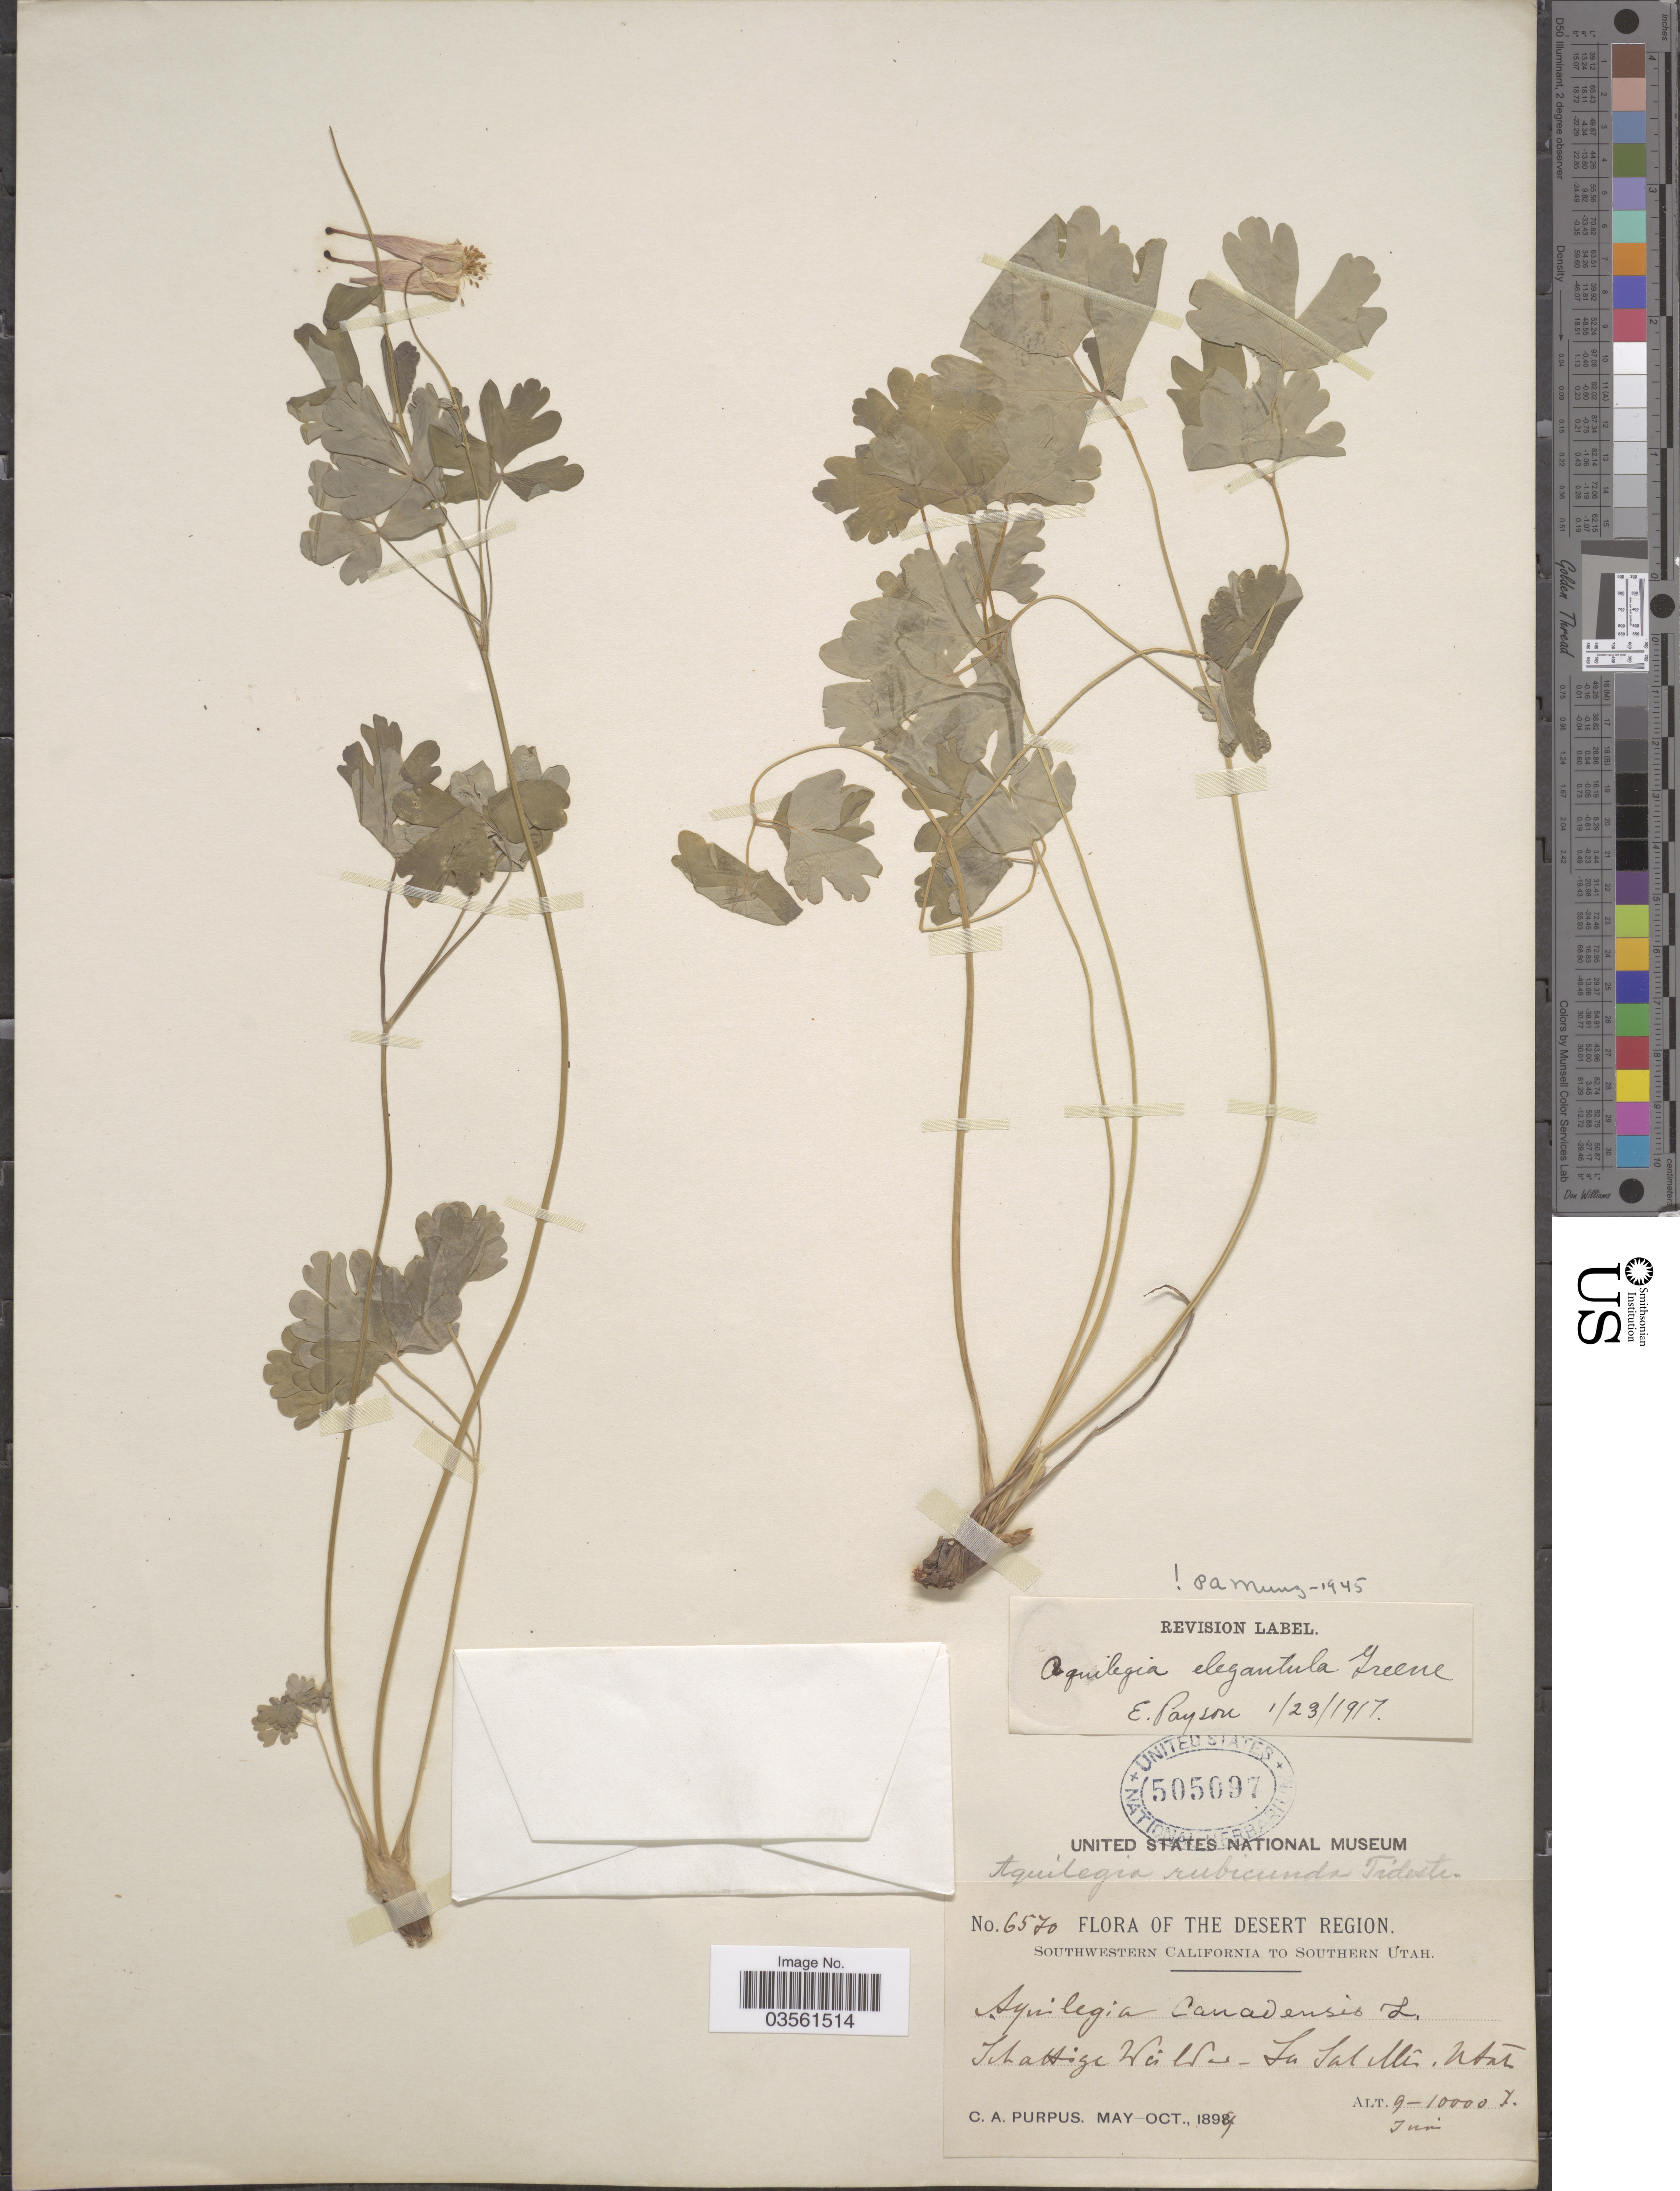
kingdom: Plantae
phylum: Tracheophyta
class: Magnoliopsida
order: Ranunculales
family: Ranunculaceae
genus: Aquilegia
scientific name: Aquilegia elegantula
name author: Greene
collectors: C. A. Purpus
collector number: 6570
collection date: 1899-06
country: United States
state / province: Utah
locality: The Desert Region. Schattige Weilde - La Sal Mts.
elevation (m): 2743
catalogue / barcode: US 505097